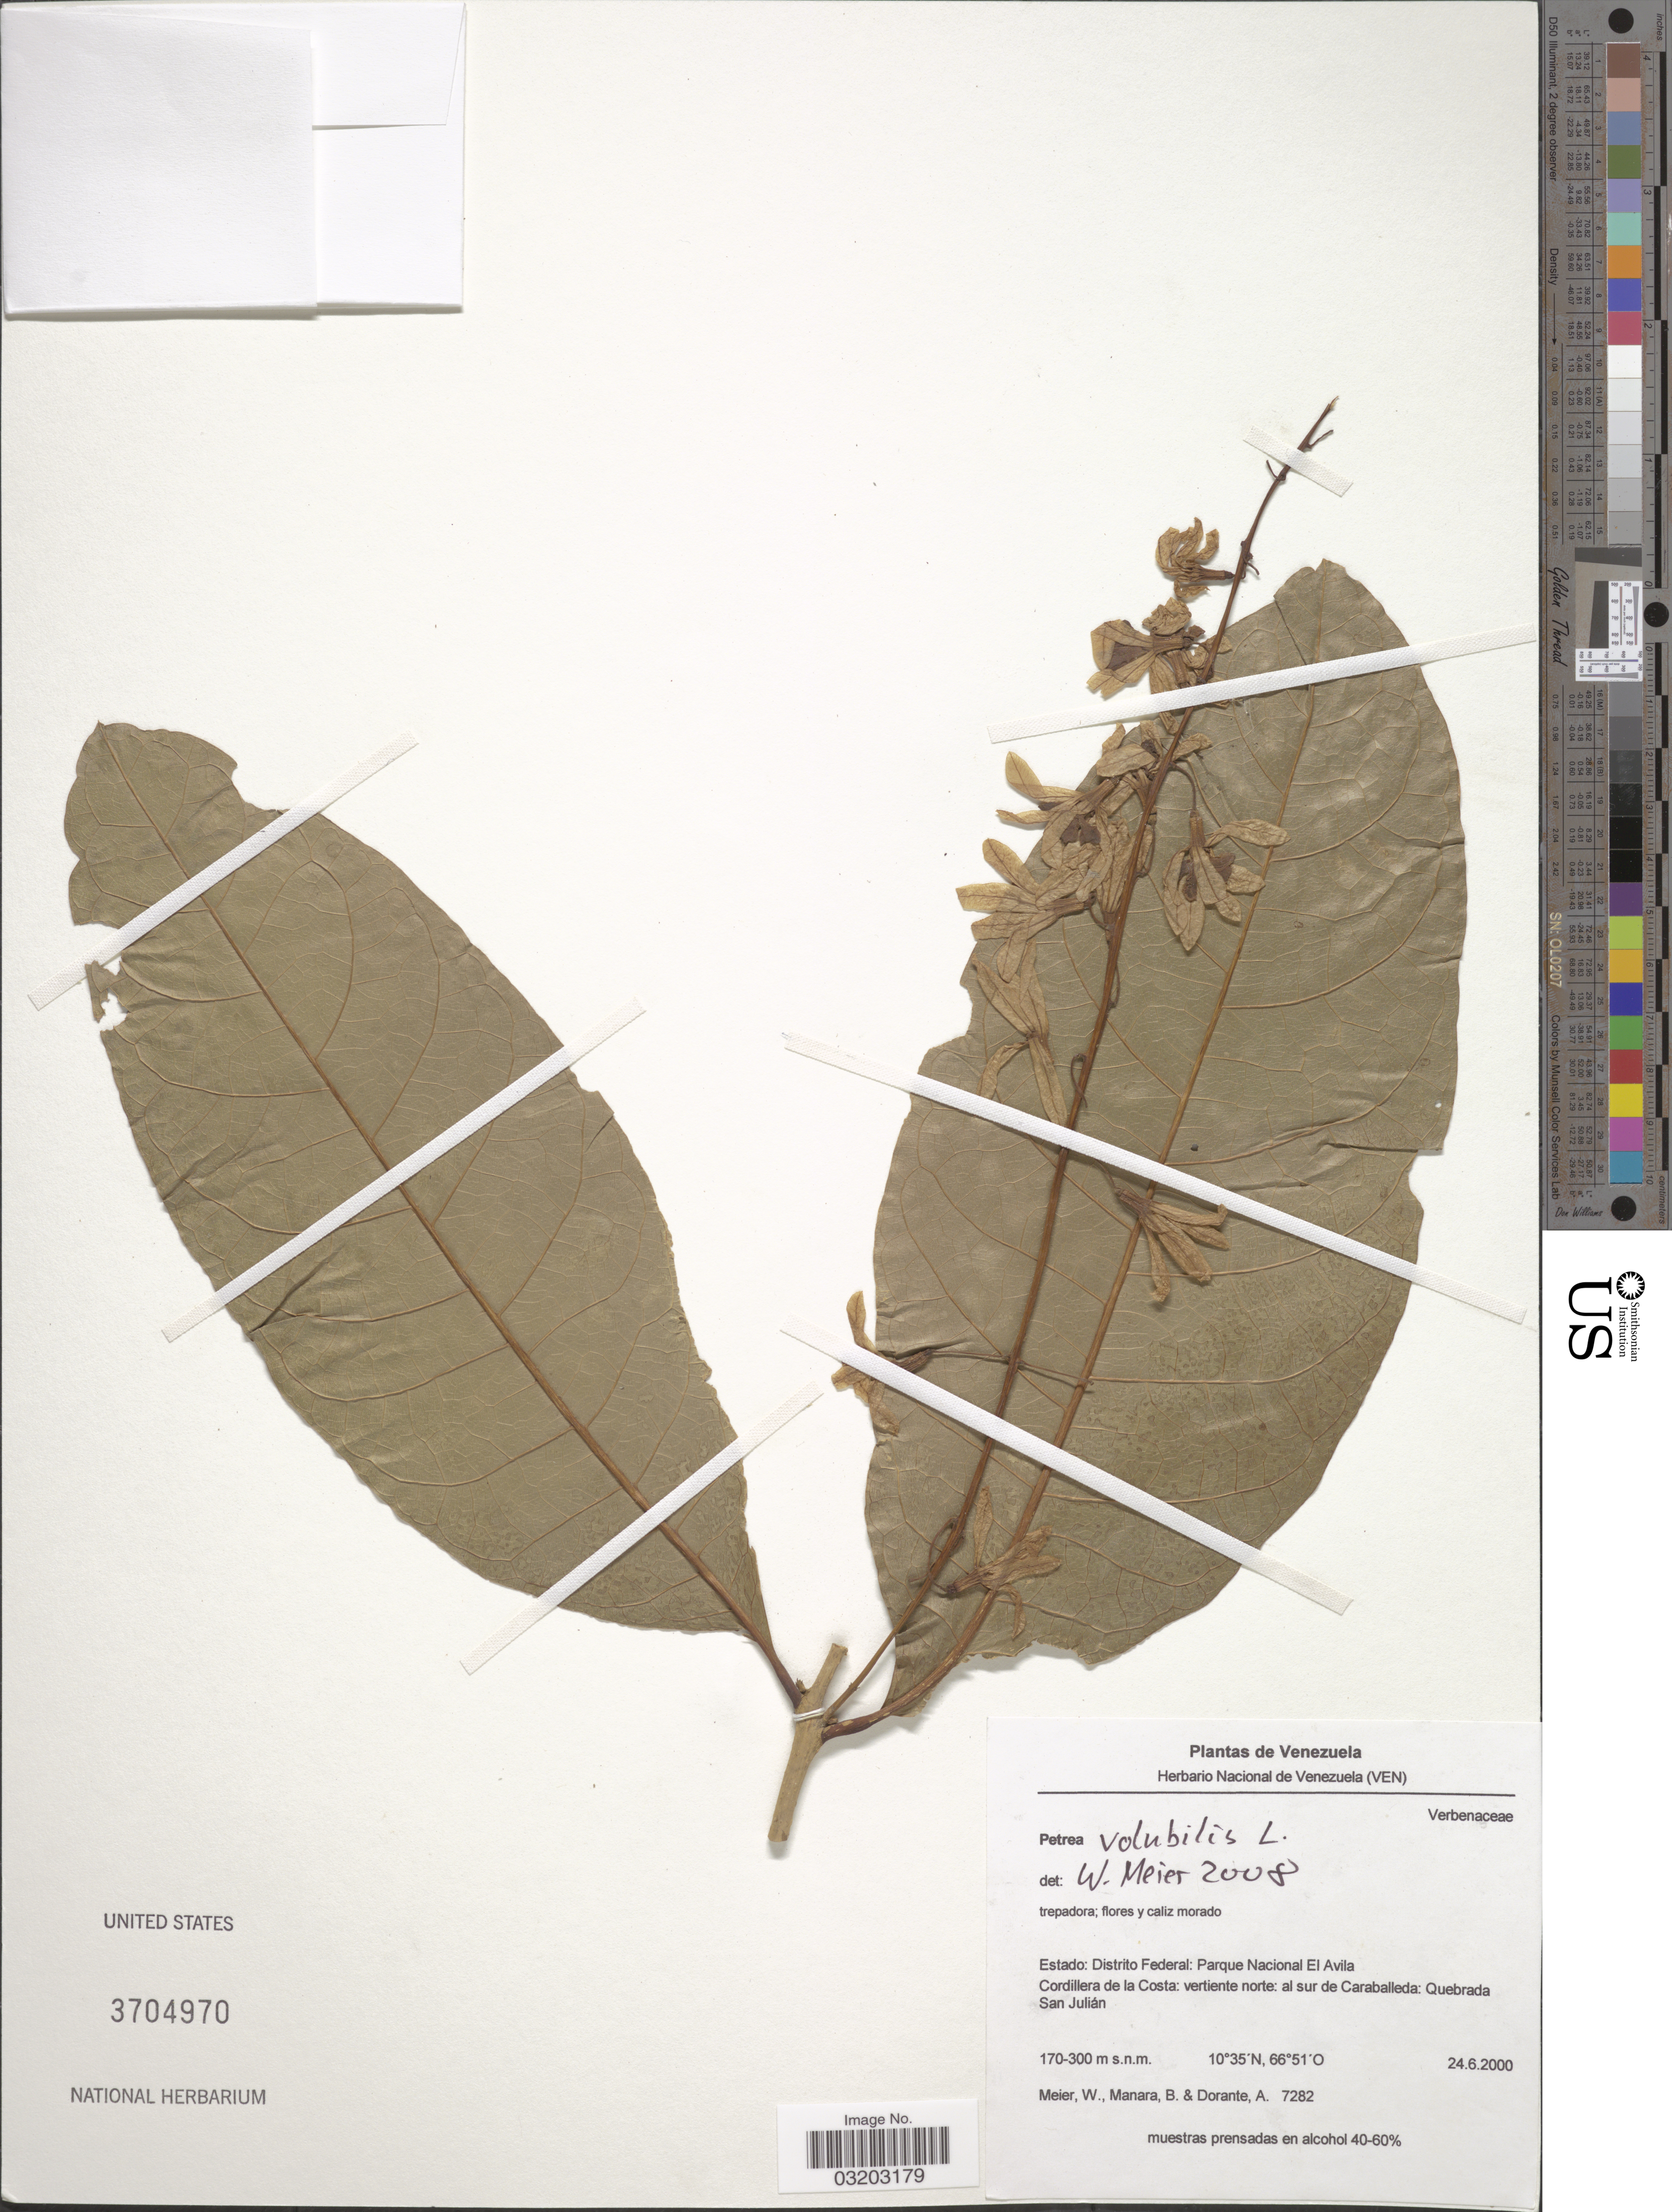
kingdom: Plantae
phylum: Tracheophyta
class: Magnoliopsida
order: Lamiales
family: Verbenaceae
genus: Petrea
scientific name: Petrea volubilis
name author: L.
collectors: W. Meier, B. Manara & A. Dorante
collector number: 7282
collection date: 2000-06-24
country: Venezuela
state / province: Miranda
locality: Estado: Distrito Federal: Parque Nacional El Avila. Cordillera de la Costa: vertiente norte: al sur de Caraballeda: Quebrada San Julián.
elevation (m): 170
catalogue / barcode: US 3704970